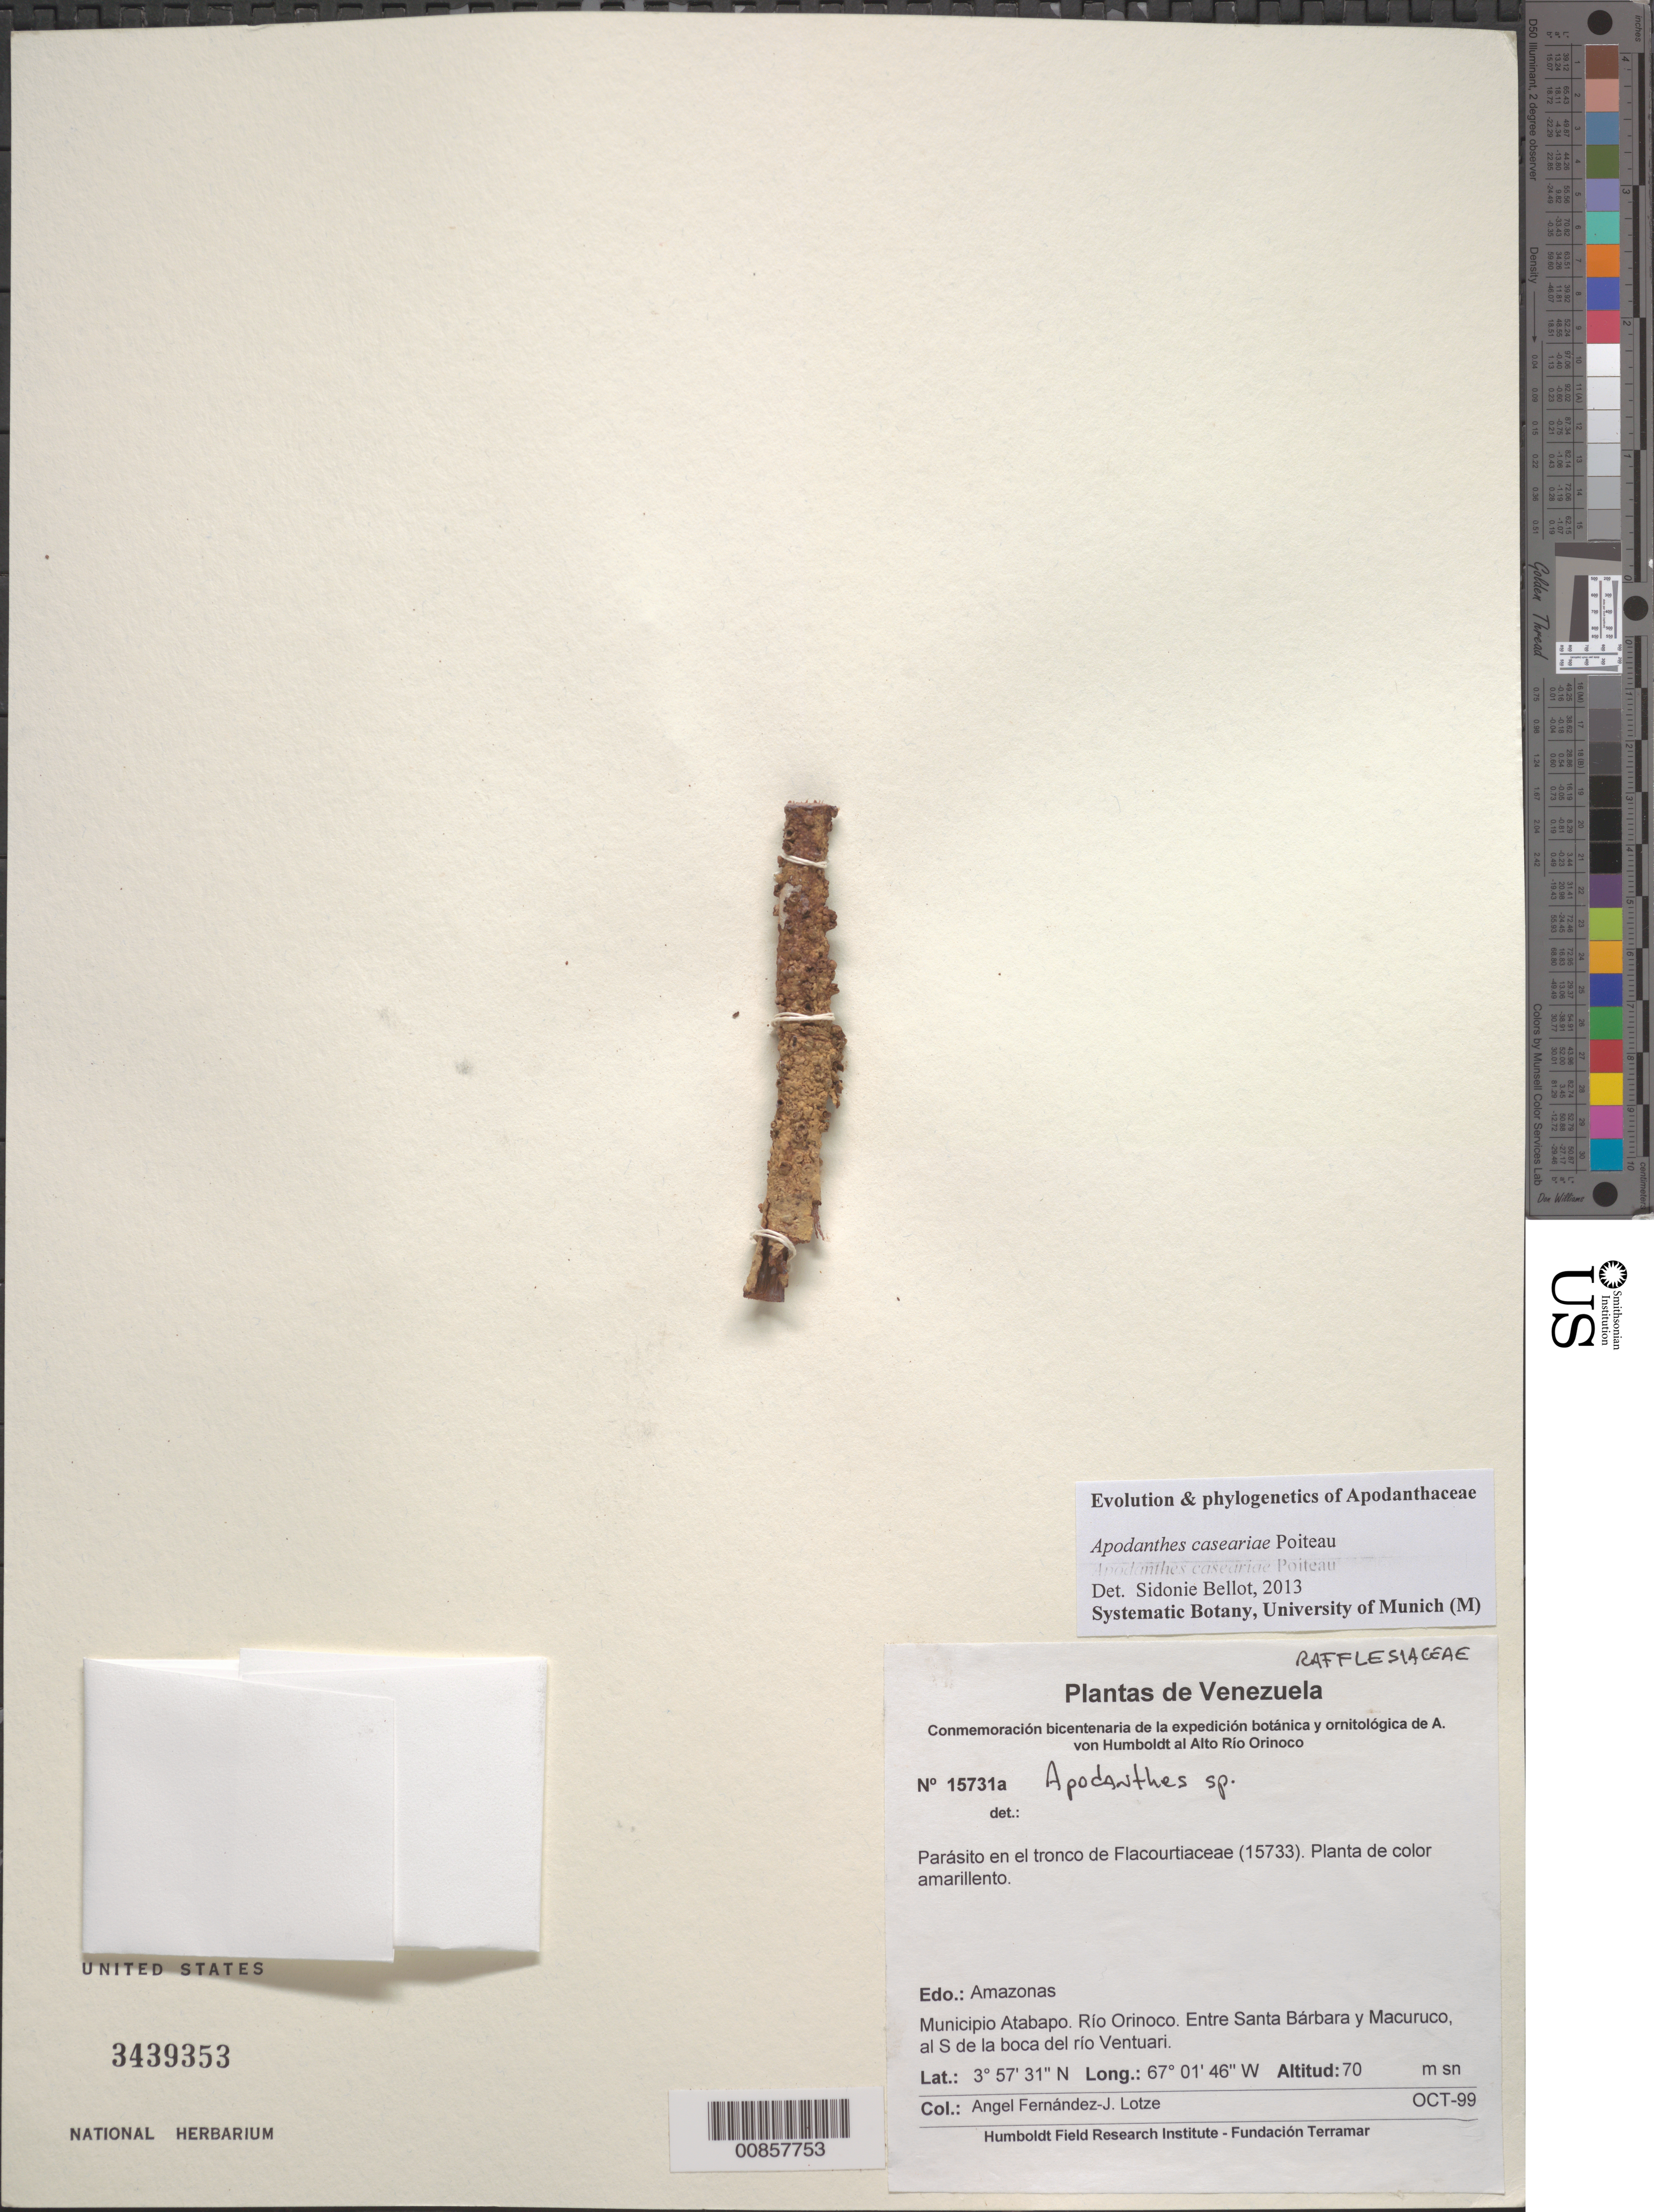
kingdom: Plantae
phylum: Tracheophyta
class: Magnoliopsida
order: Cucurbitales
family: Apodanthaceae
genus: Apodanthes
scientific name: Apodanthes caseariae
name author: Poit.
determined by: Bellot, Sidonie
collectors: A. F. Lotze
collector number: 15731a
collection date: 1999-10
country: Venezuela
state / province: Amazonas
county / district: Atabapo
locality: Entre Santa Bárbara y Macuruco, al S de la boca del río Ventuari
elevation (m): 70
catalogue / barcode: US 3439353